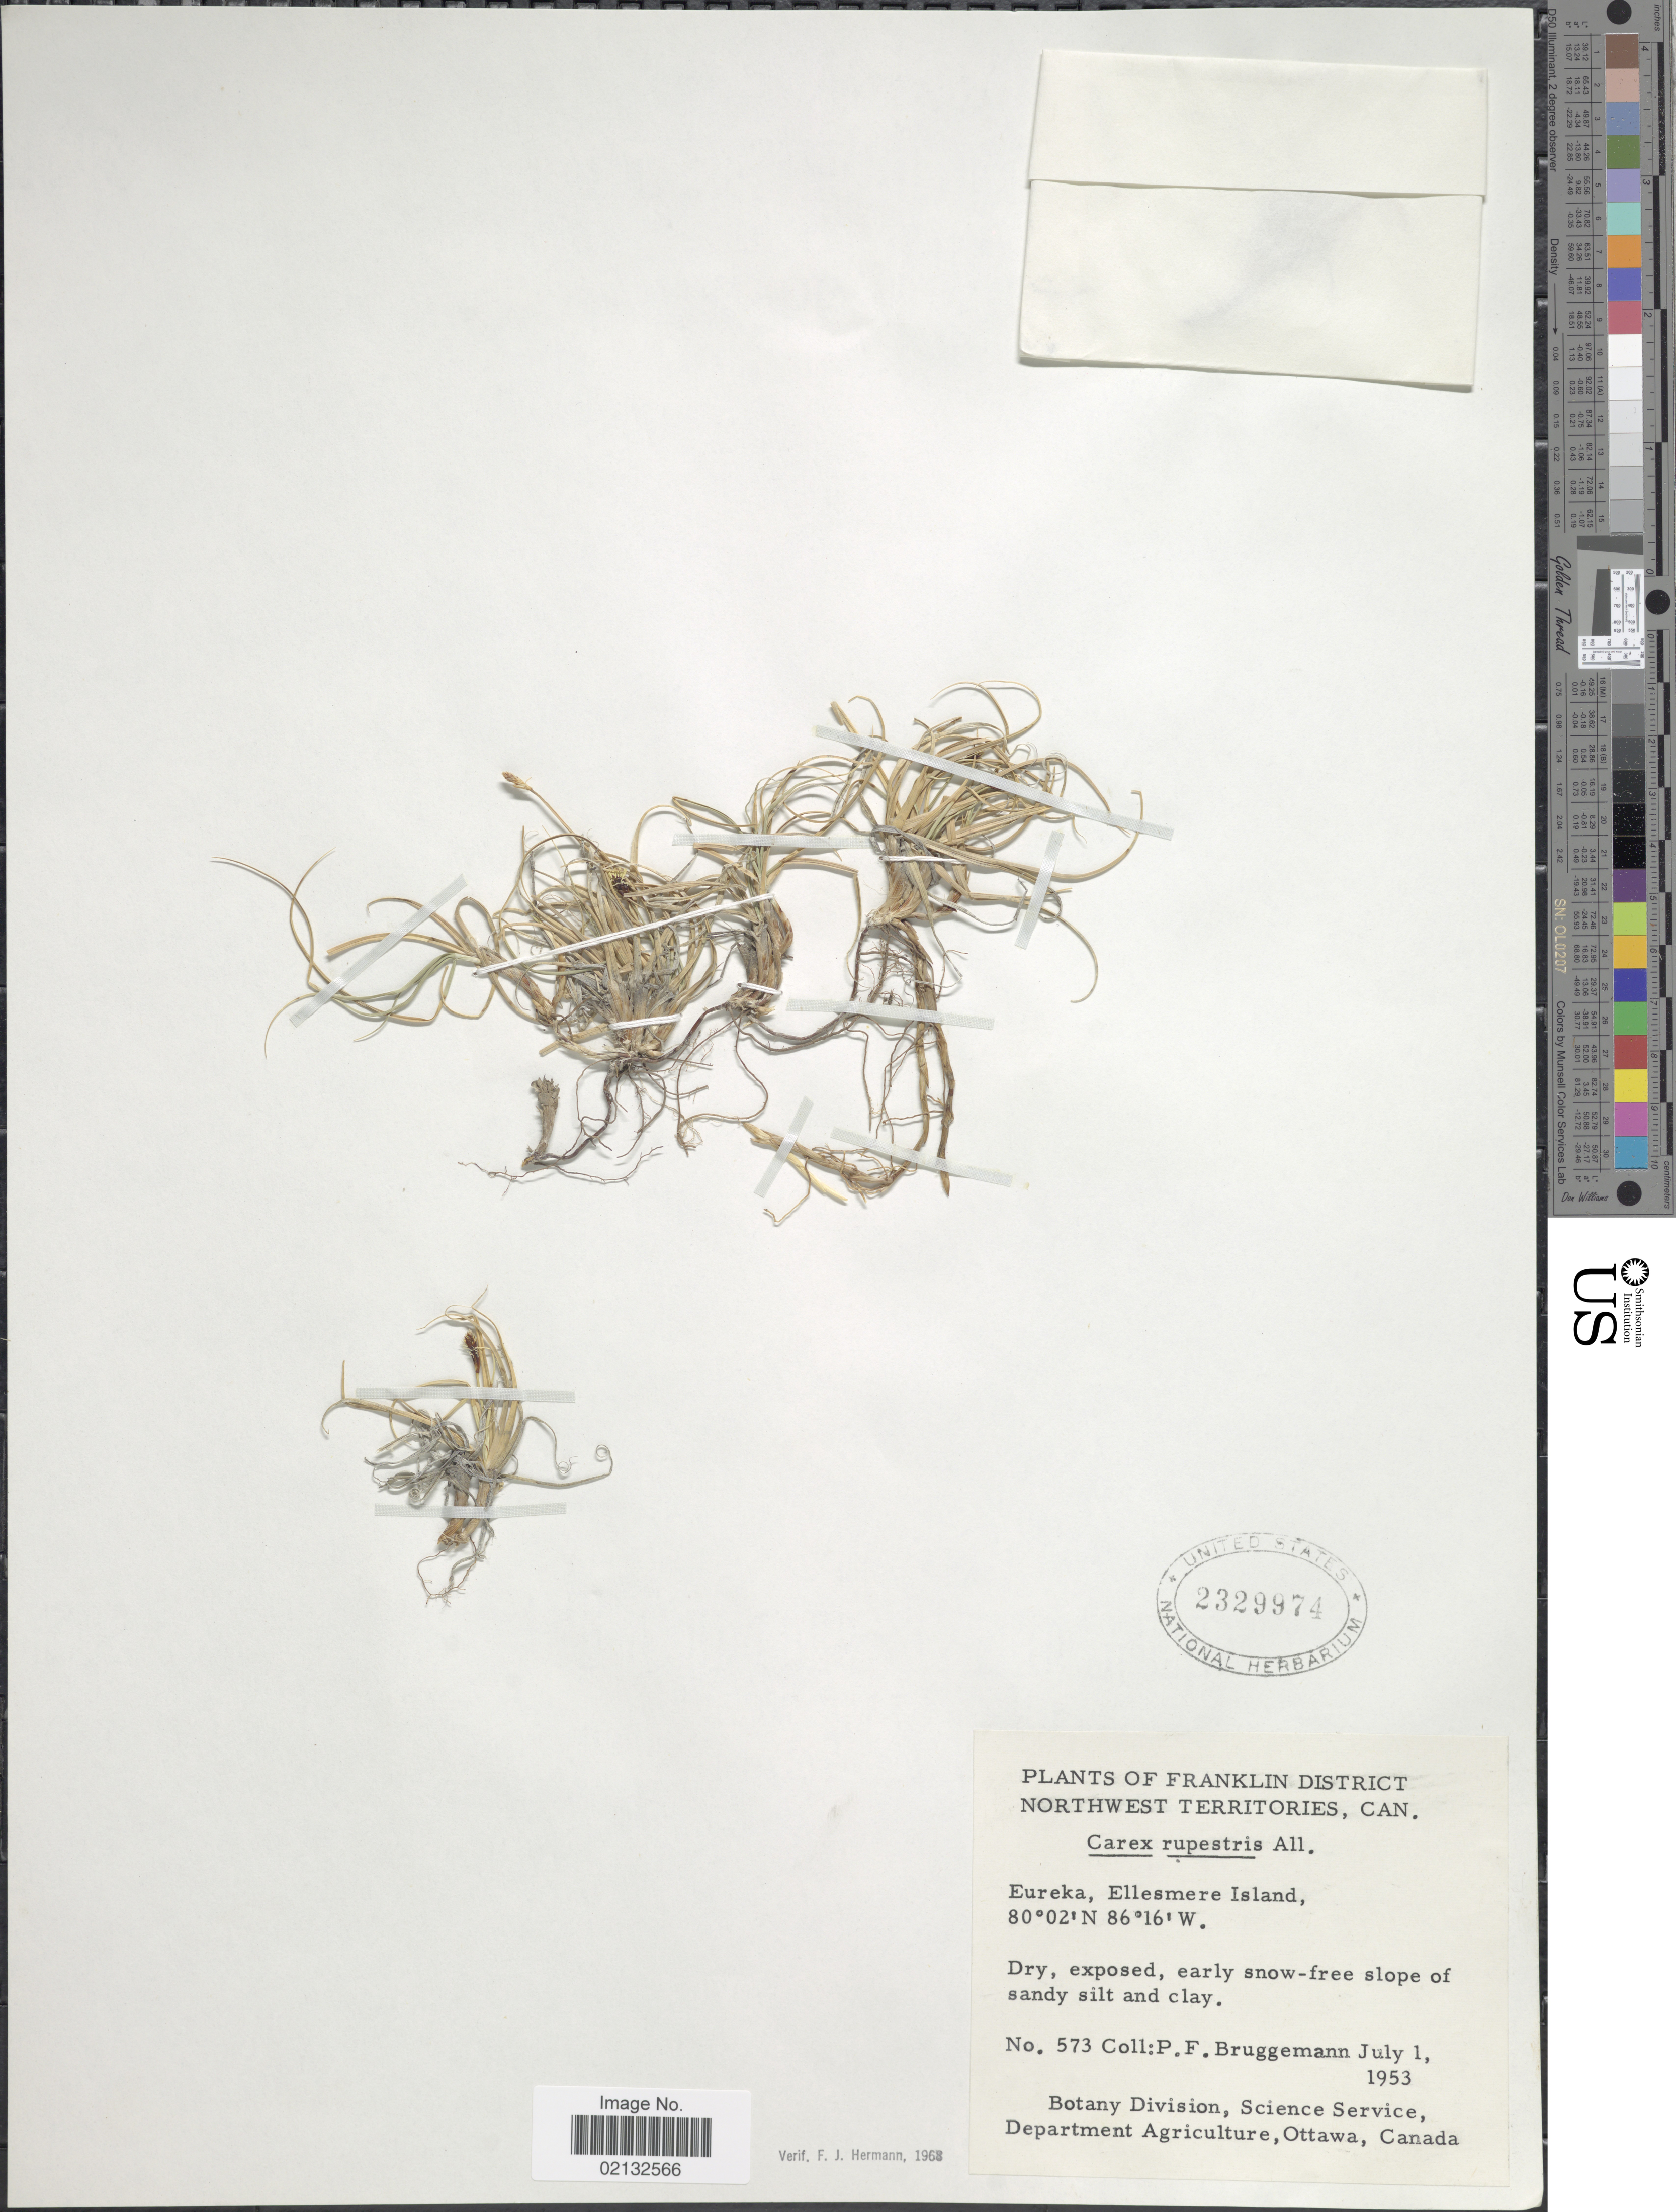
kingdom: Plantae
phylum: Tracheophyta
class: Liliopsida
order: Poales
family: Cyperaceae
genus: Carex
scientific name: Carex rupestris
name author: All.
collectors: P. Bruggemann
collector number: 573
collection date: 1953-07-01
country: Canada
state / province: Northwest Territories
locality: Franklin District. Eureka, Ellesmere Island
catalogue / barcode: US 2329974